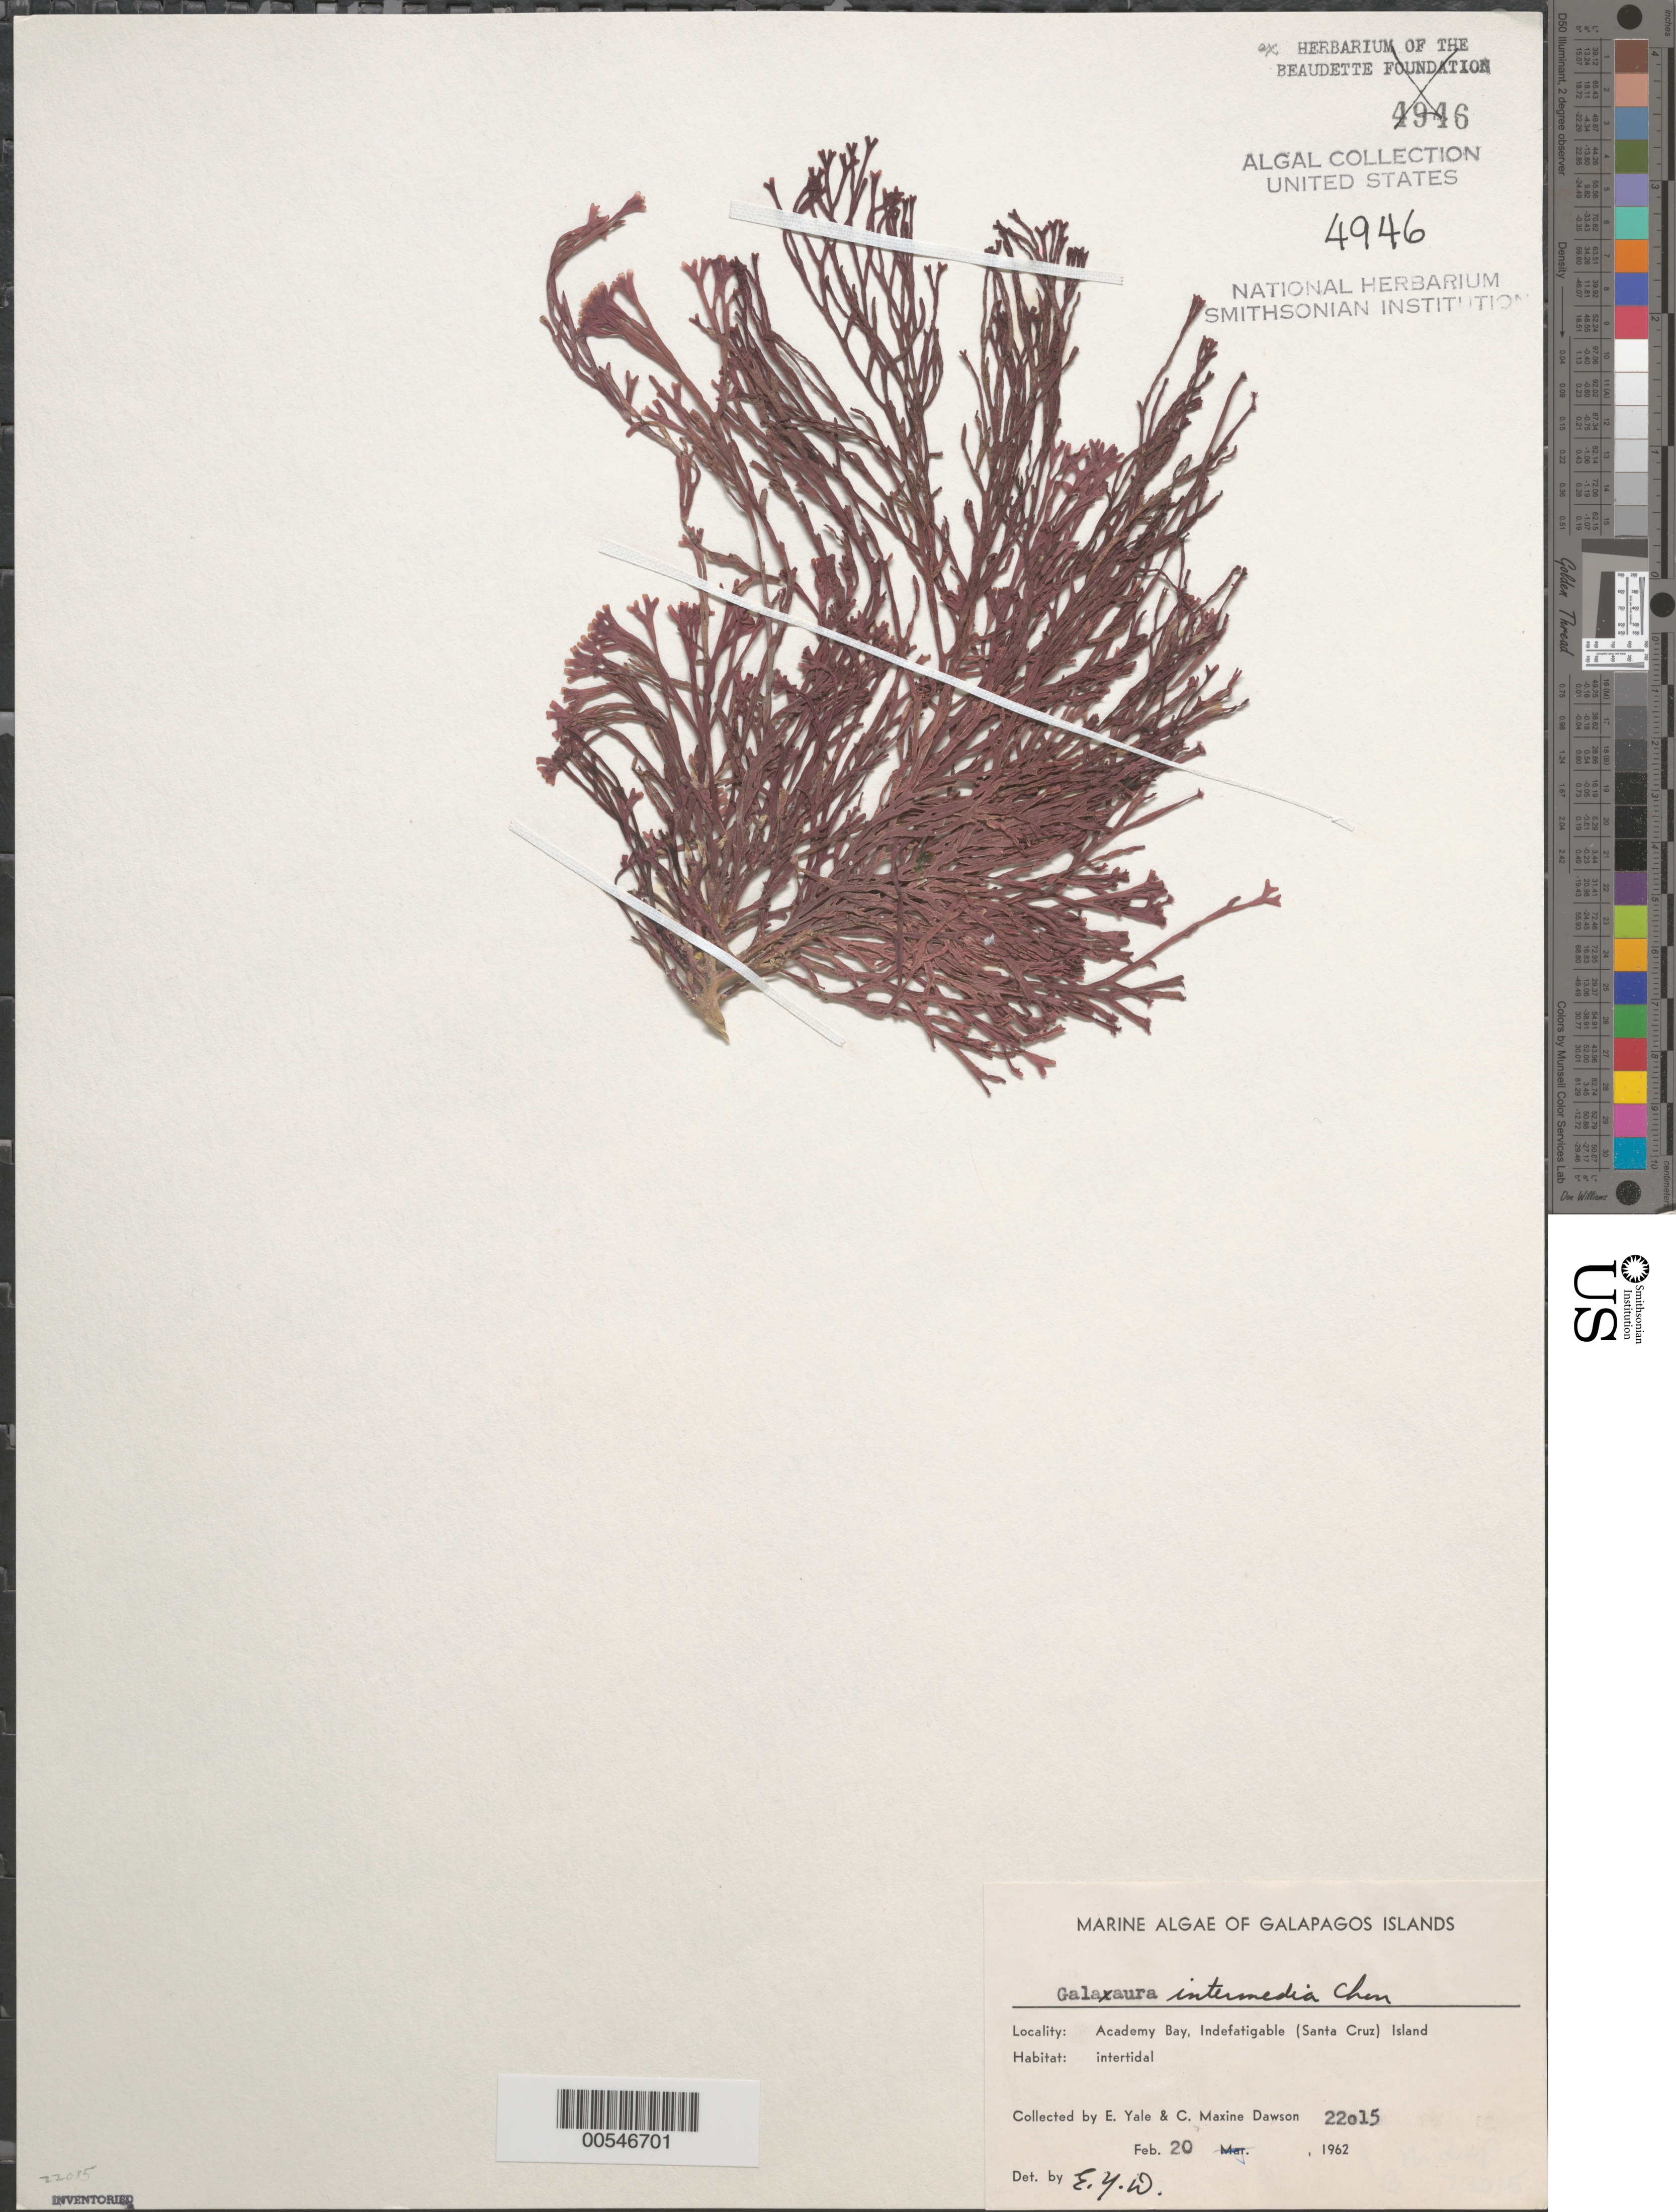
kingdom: Plantae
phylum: Rhodophyta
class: Florideophyceae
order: Nemaliales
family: Galaxauraceae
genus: Dichotomaria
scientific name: Dichotomaria intermedia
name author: (R.C.Y. Chou) J.Wiriyadamrikul et al.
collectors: E. Y. Dawson & C. M. Dawson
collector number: EYD 22015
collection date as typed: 20 Feb 1962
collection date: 1962-02-20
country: Ecuador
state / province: Colón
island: Santa Cruz [Indefatigable, Chaves]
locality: Academy Bay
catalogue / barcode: US 4946